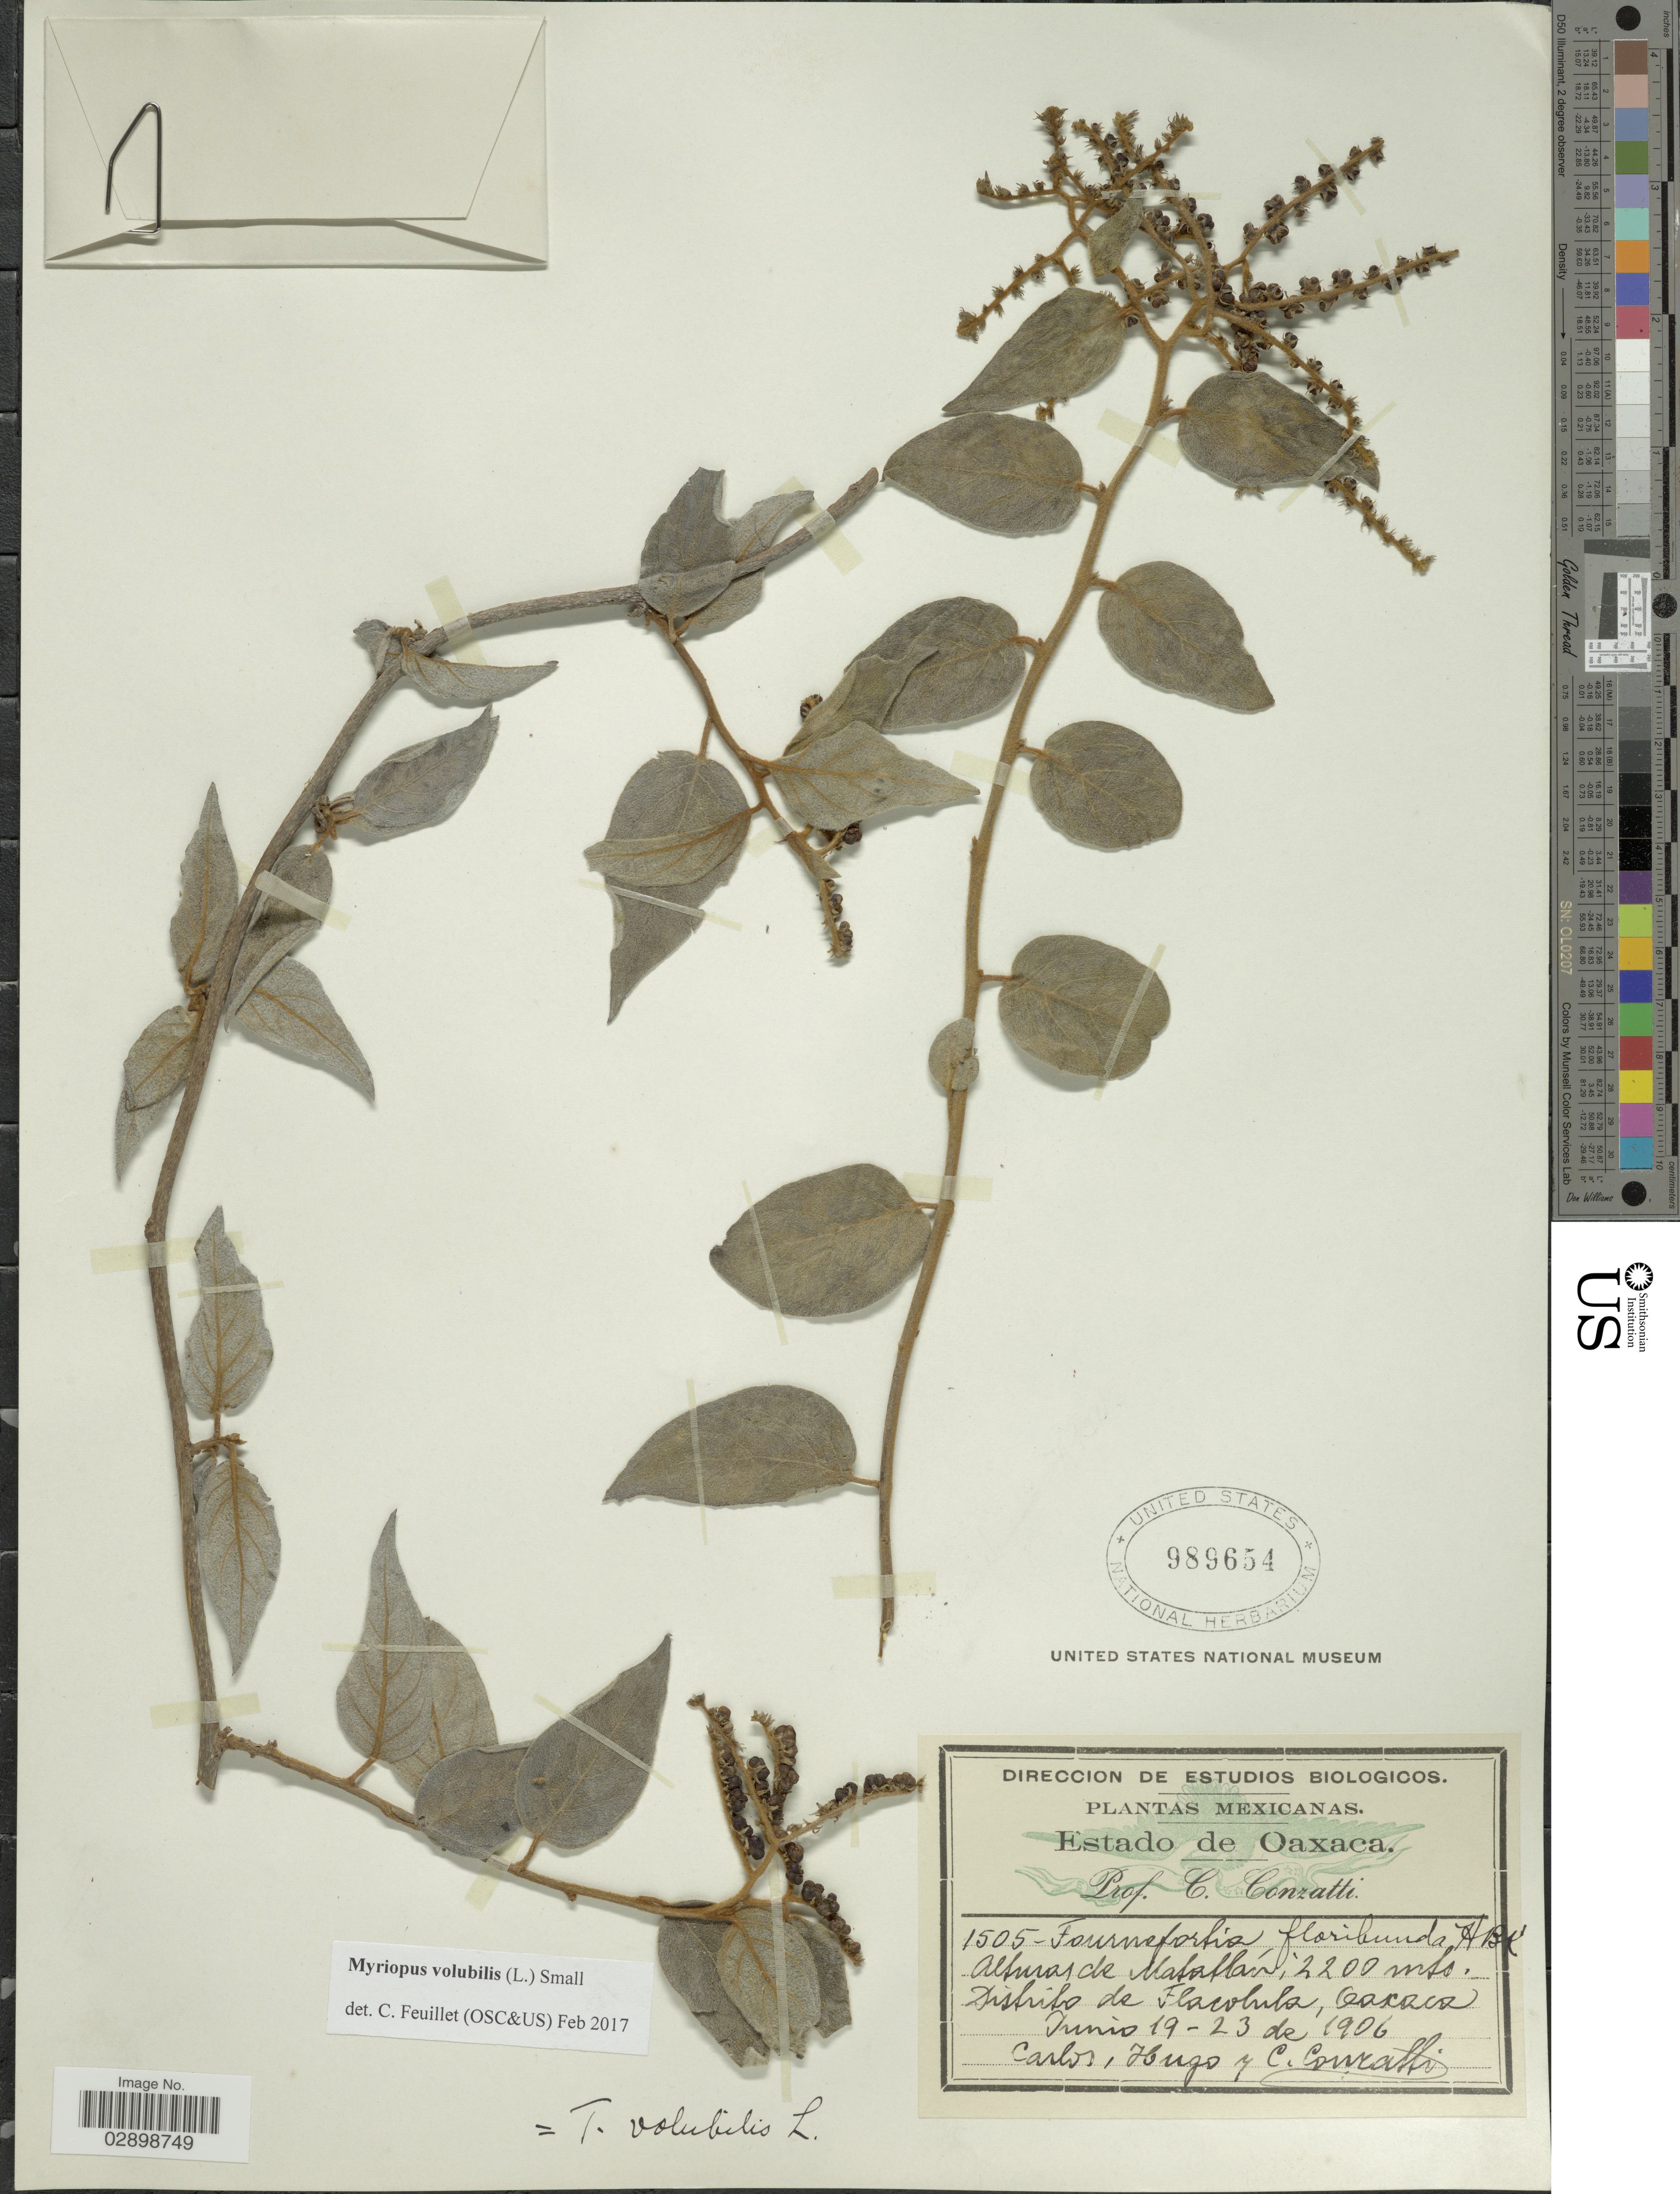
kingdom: Plantae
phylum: Tracheophyta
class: Magnoliopsida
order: Boraginales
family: Heliotropiaceae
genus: Myriopus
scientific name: Myriopus volubilis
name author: (L.) Small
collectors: C. Hugo & C. Conzatti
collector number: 1505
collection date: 1906-01-19/1906-06-23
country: Mexico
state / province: Oaxaca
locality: Alturas de Matatlán. Distrito de Tlacolula.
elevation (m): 2200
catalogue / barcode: US 989654